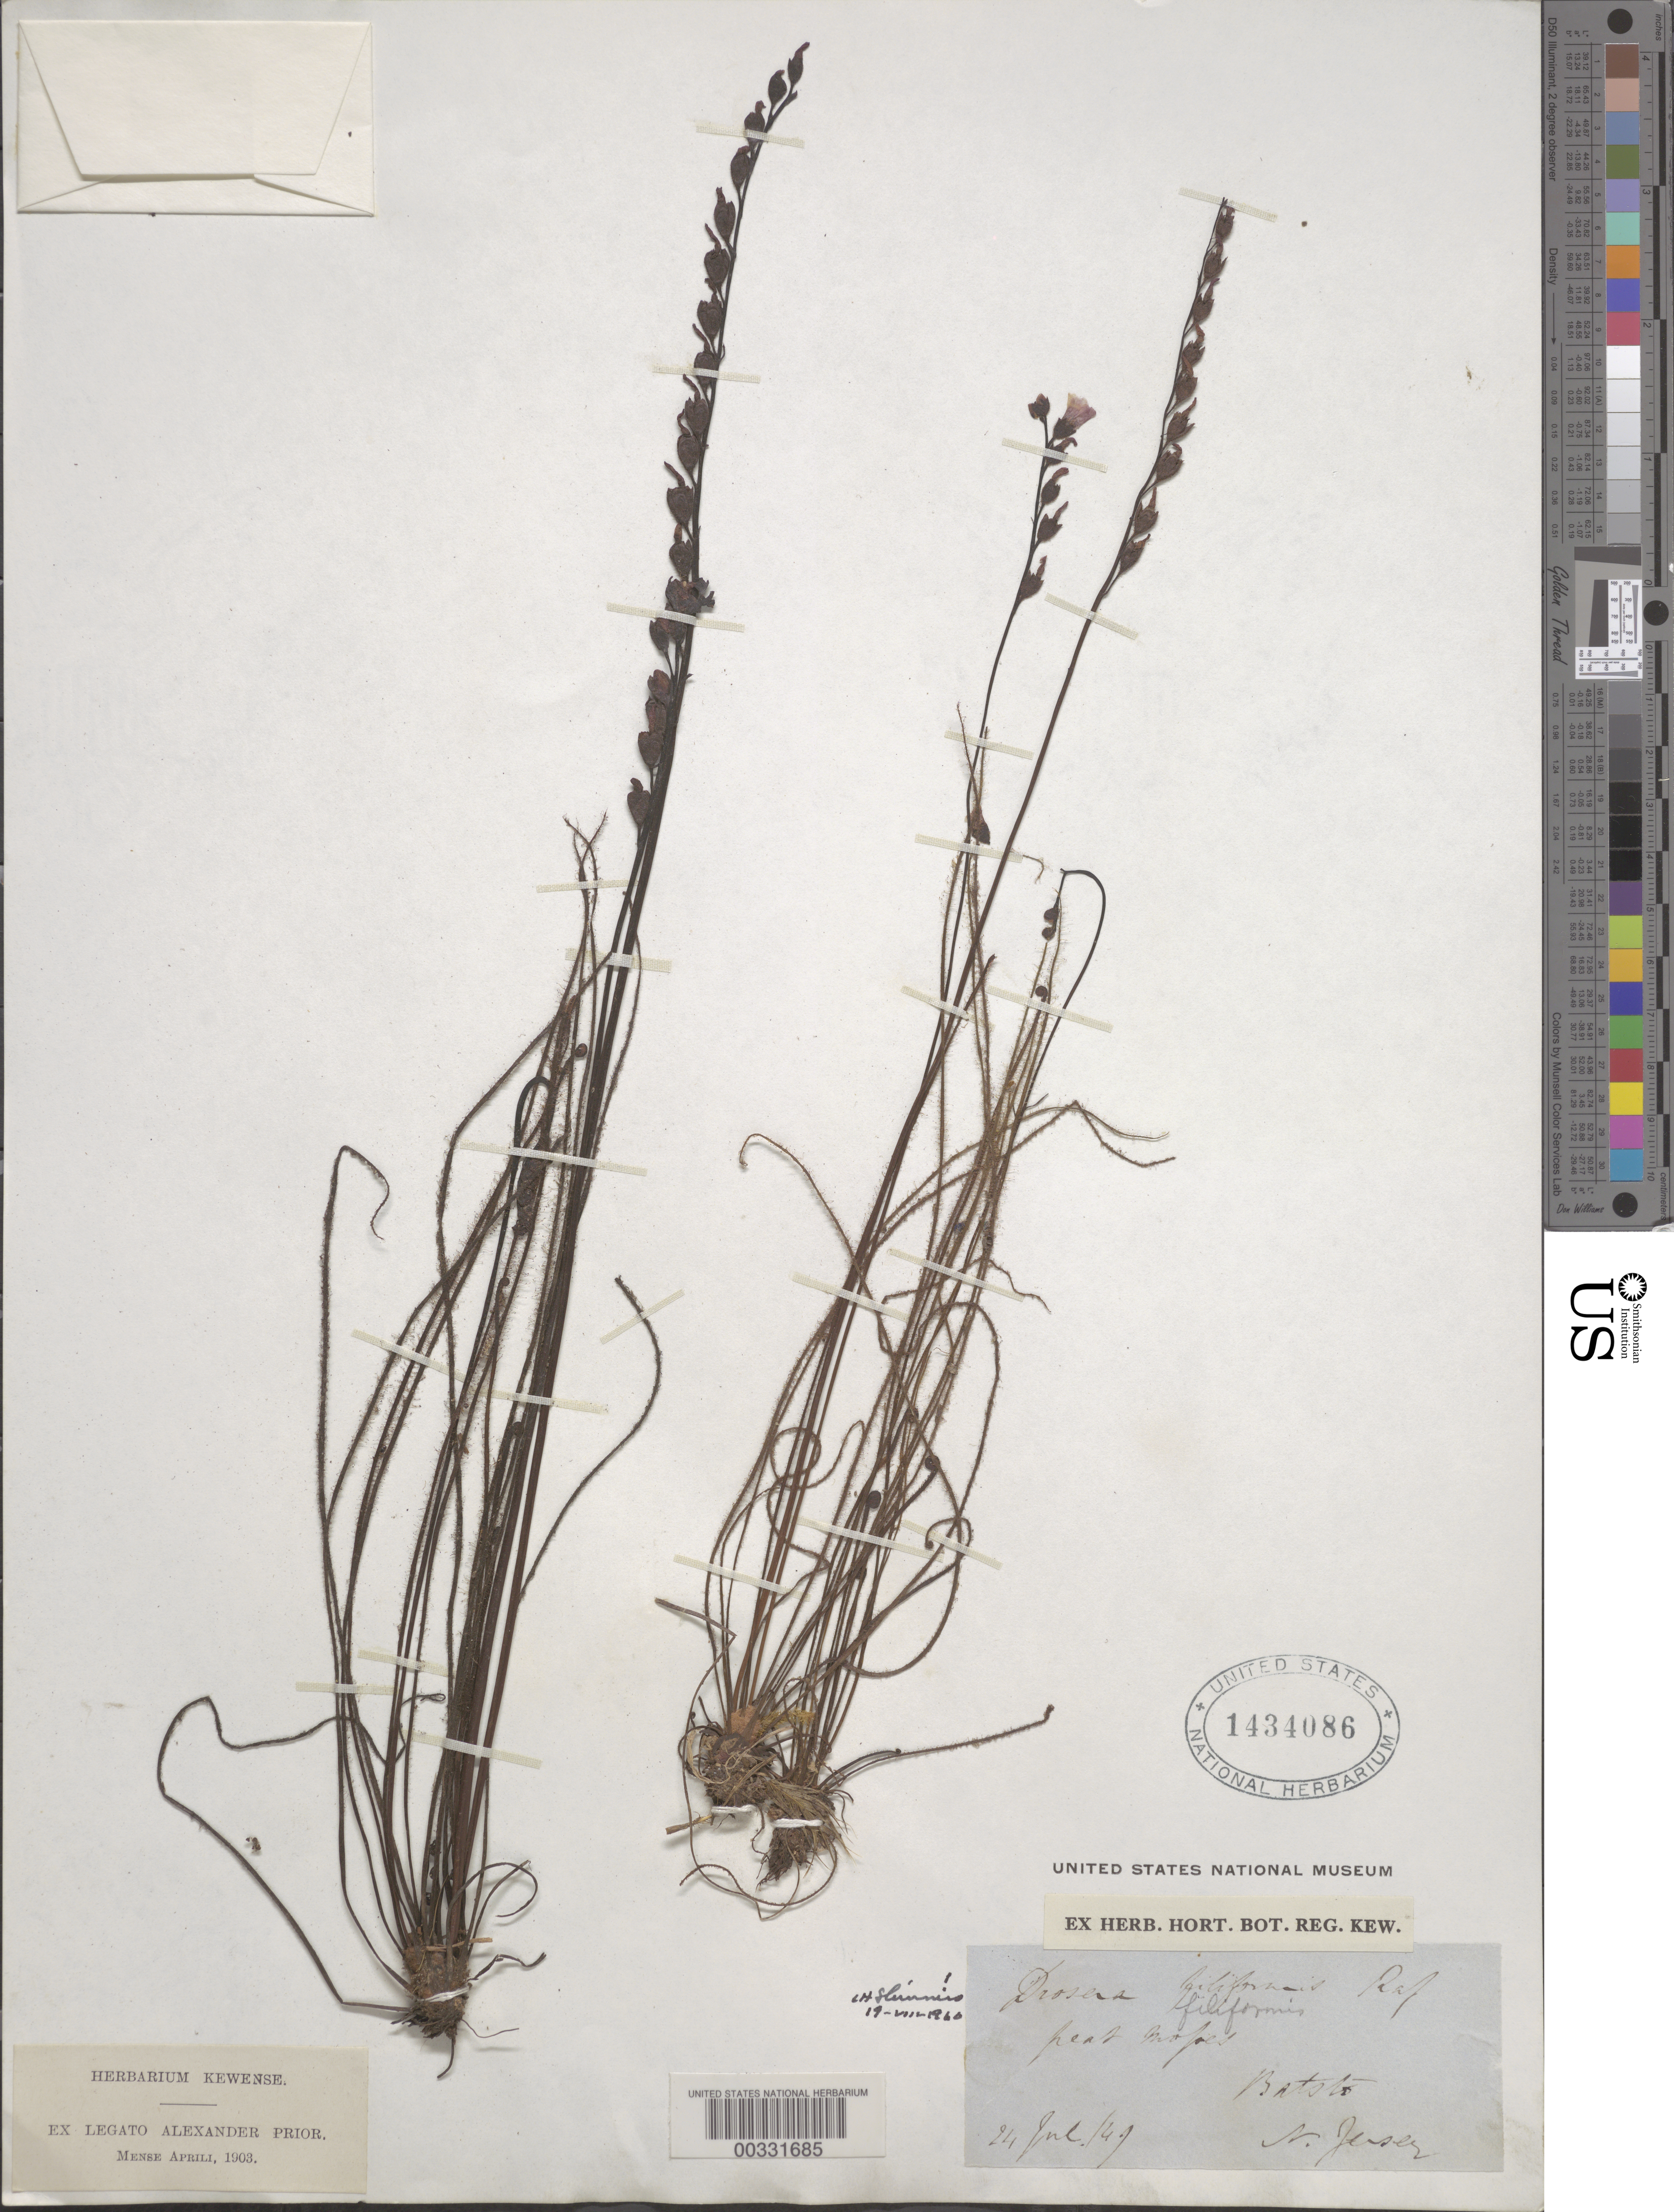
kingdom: Plantae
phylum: Tracheophyta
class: Magnoliopsida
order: Caryophyllales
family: Droseraceae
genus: Drosera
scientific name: Drosera filiformis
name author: Raf.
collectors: A. Prior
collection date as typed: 24 Jul 1849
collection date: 1849-07-24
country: United States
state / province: New Jersey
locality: Batsto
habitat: Peat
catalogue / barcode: US 1434086